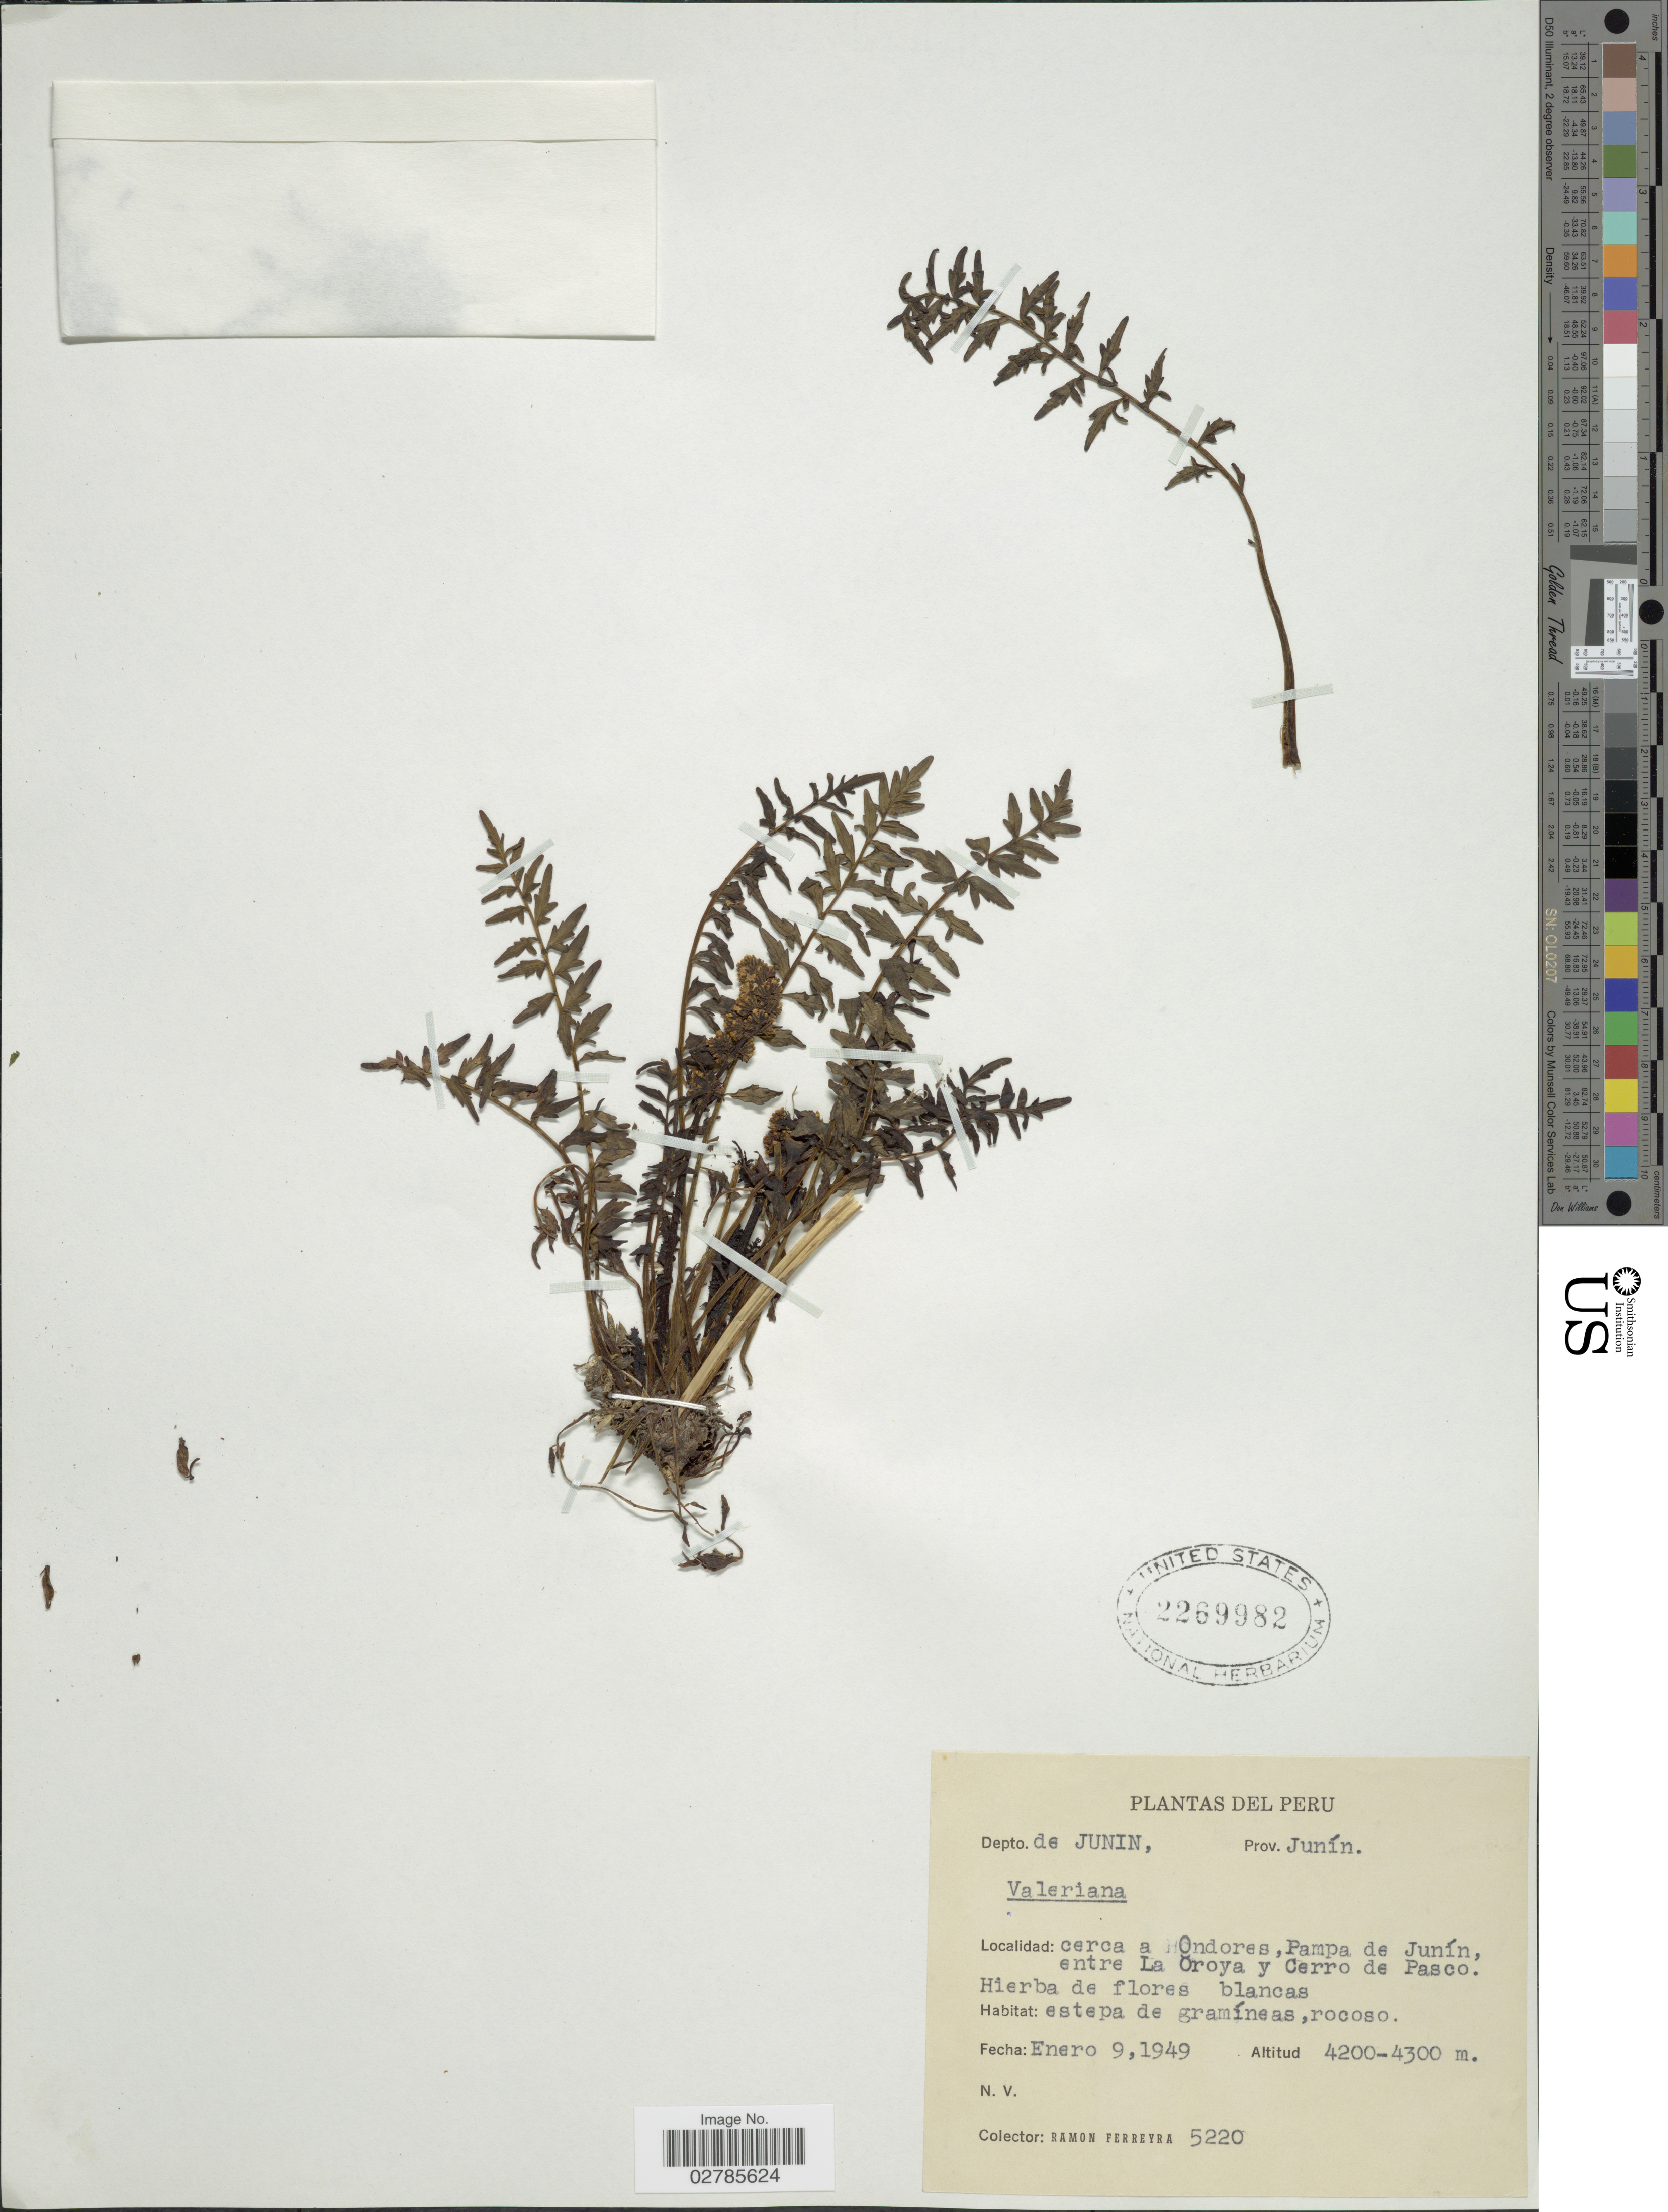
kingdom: Plantae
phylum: Tracheophyta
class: Magnoliopsida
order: Dipsacales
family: Caprifoliaceae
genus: Valeriana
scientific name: Valeriana sp.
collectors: R. A. Ferreyra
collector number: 5220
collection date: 1949-01-09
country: Peru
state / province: Junín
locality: Depto. Junín, Prov. Junín, cerca a Ondores, Pampa de Junín, entre La Oroya y Cerro de Pasco.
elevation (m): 4200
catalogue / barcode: US 2269982